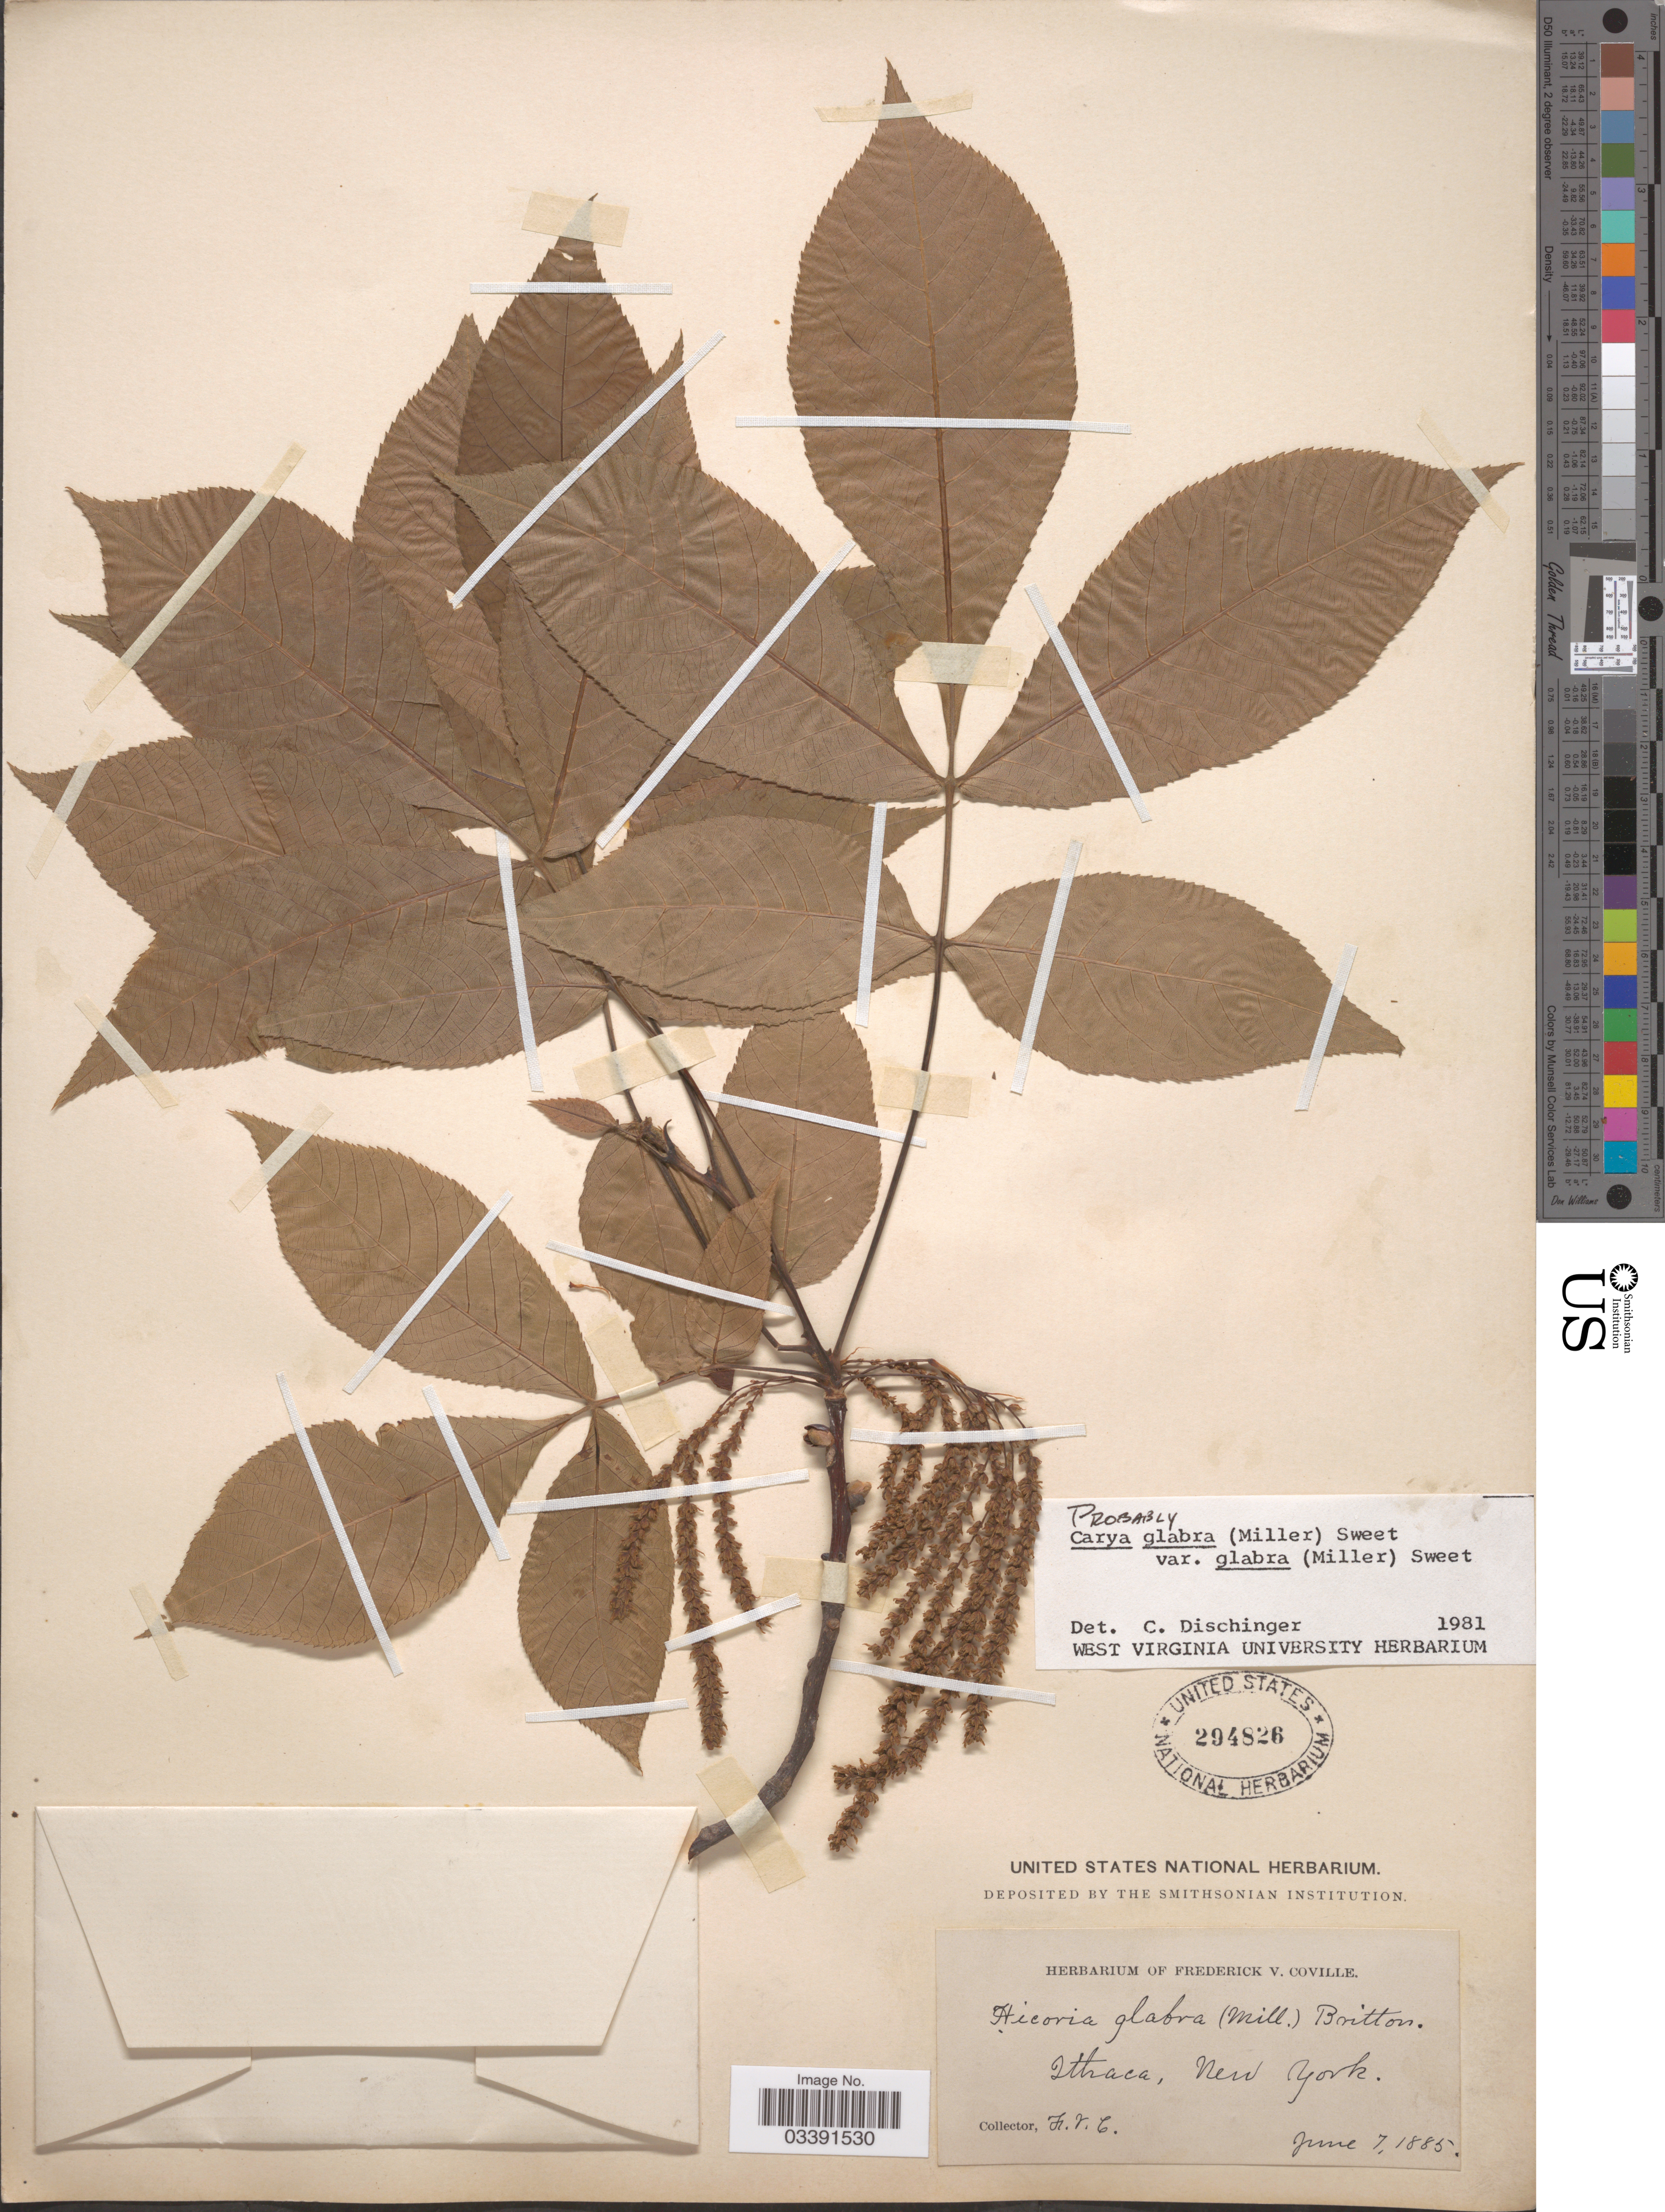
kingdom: Plantae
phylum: Tracheophyta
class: Magnoliopsida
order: Fagales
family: Juglandaceae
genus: Carya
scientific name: Carya glabra var. glabra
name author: (Mill.) Sweet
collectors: F. V. Coville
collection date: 1885-06-07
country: United States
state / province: New York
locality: Ithaca.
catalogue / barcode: US 294826